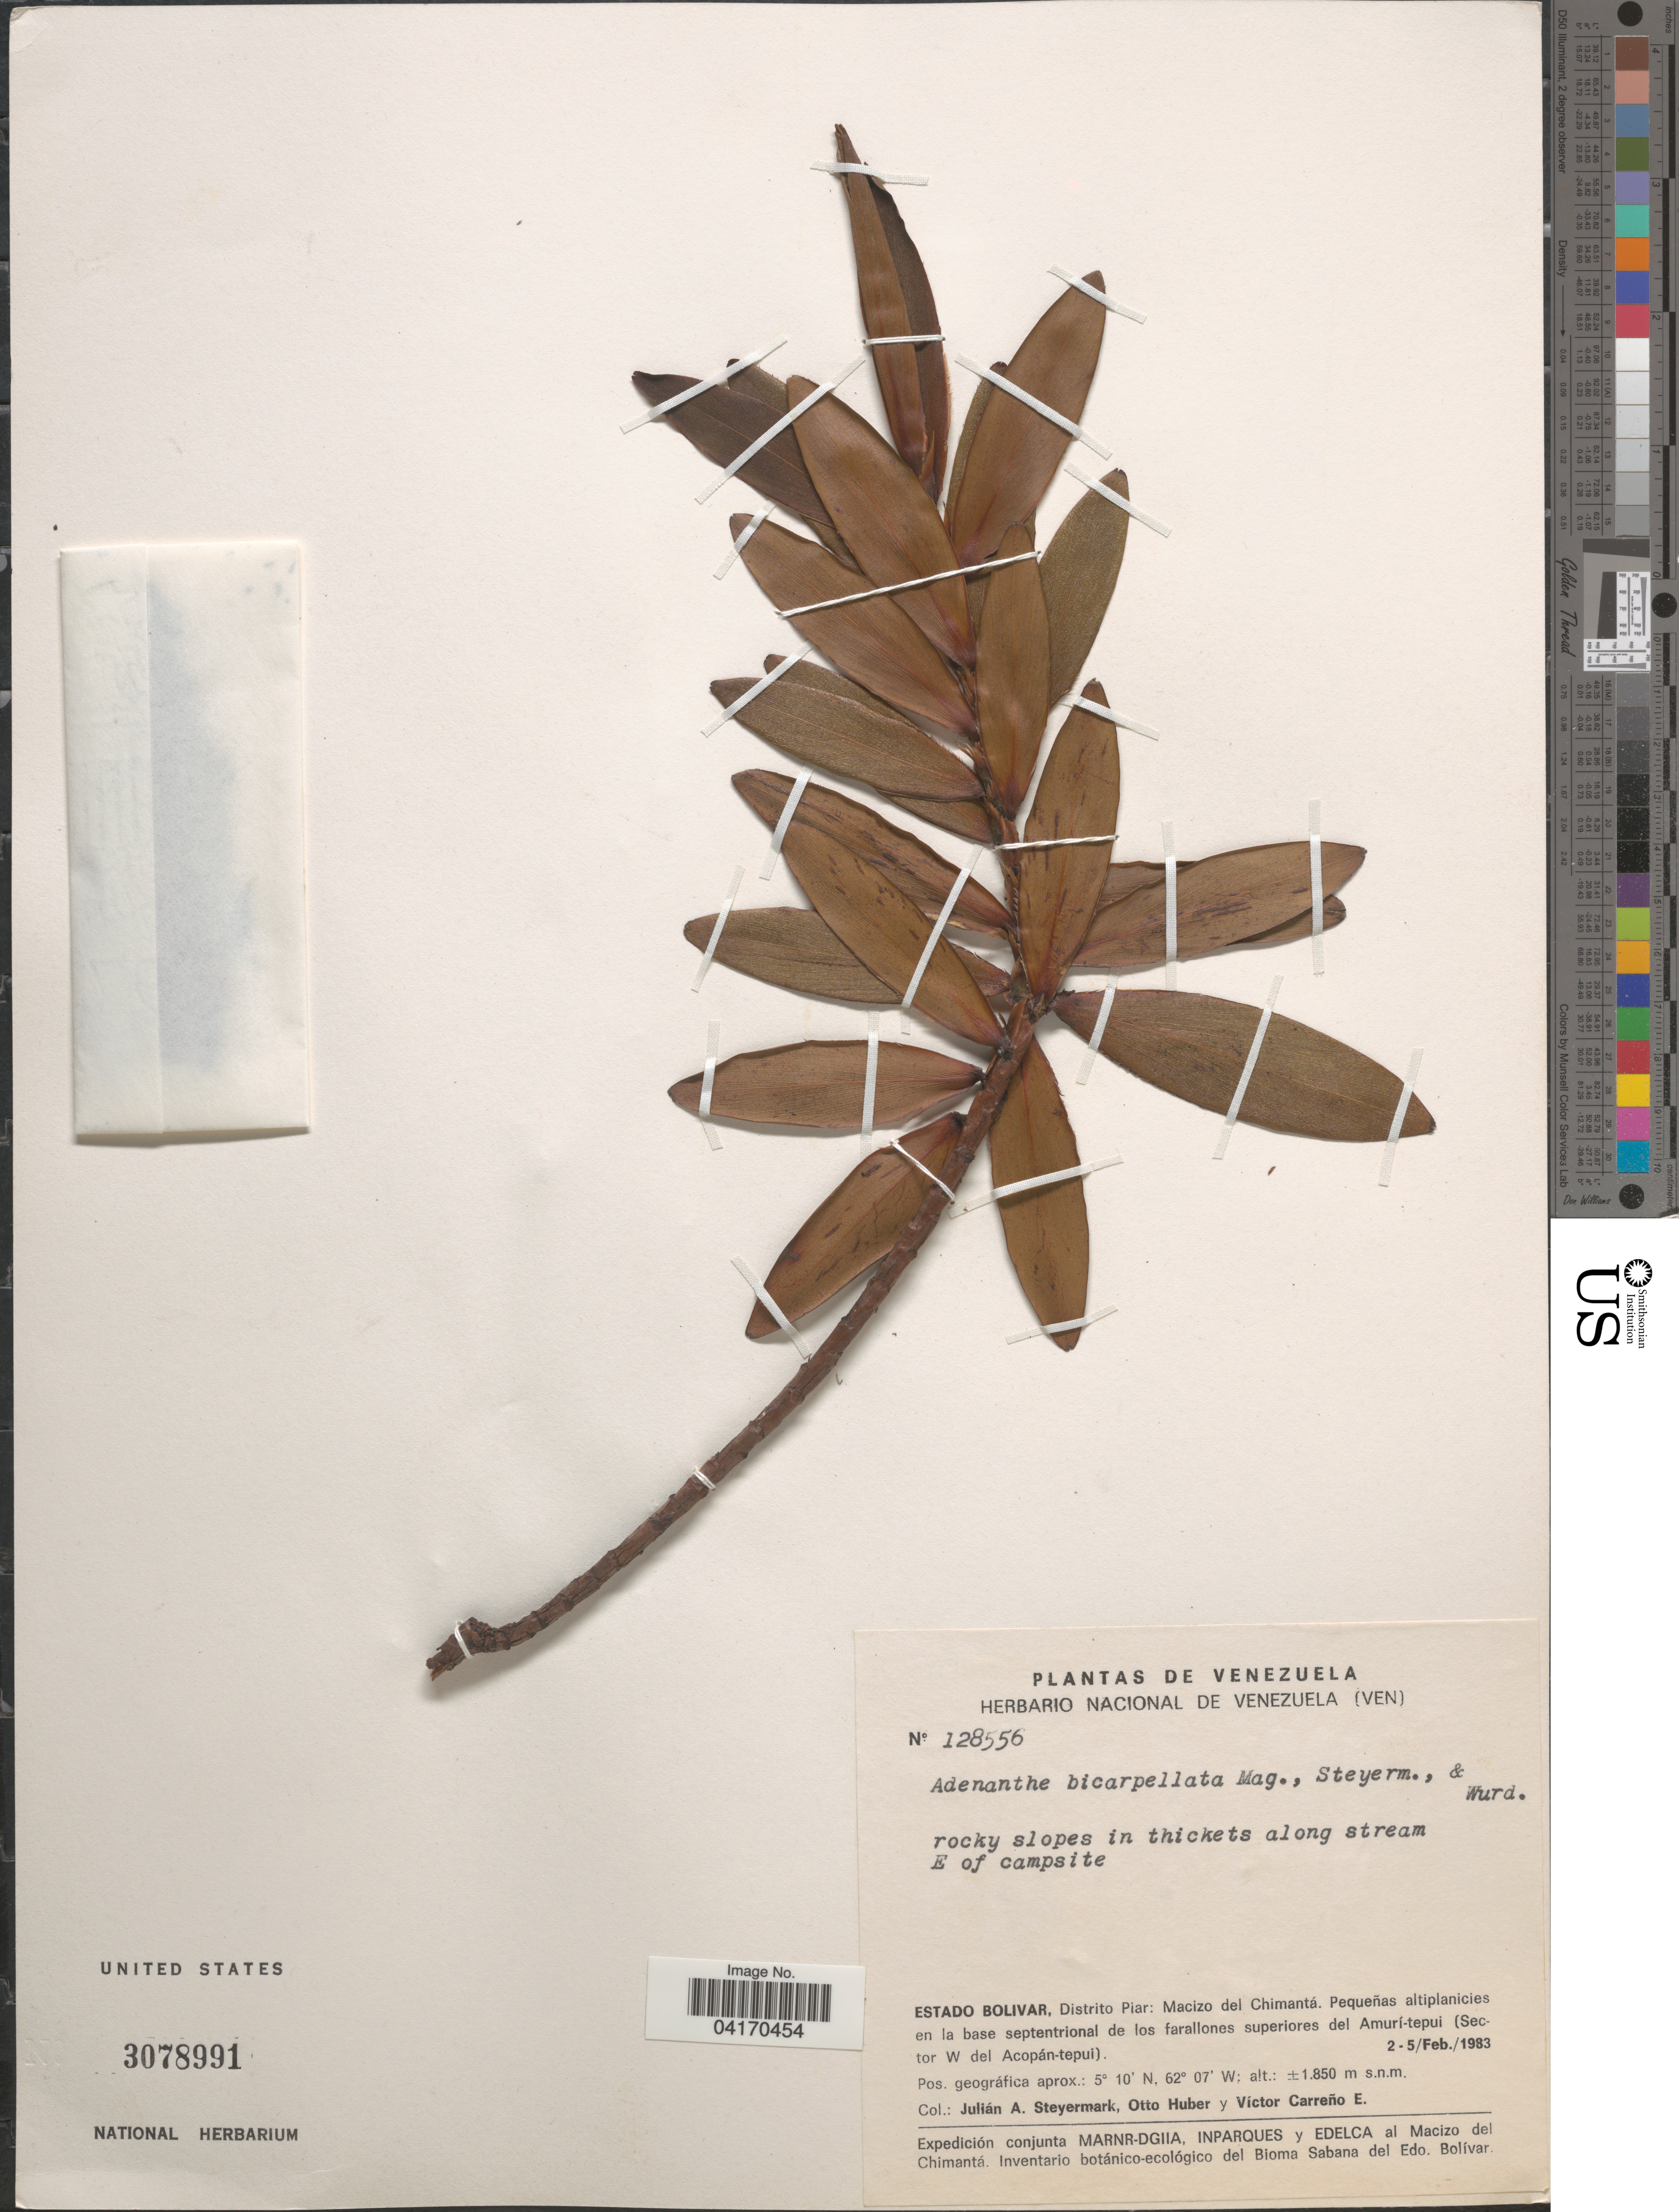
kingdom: Plantae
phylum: Tracheophyta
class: Magnoliopsida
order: Malpighiales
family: Ochnaceae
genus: Tyleria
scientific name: Tyleria bicarpellata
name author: (Maguire et al.) M.C.E. Amaral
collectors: J. Steyermark, O. Huber & V. Carreño E.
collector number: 128556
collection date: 1983-02-02/1983-02-05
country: Venezuela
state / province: Bolivar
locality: Distrito Piar: Macizo del Chimantá. Pequeñas altiplanicies en la base septentrional de los farallones superiores del Amurí-tepui (Sector W del Acopán-tepui). Expedición conjunta MARNR-DGIIA, Inparques y Edelca al Macizo del Chimantá.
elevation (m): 1850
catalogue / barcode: US 3078991